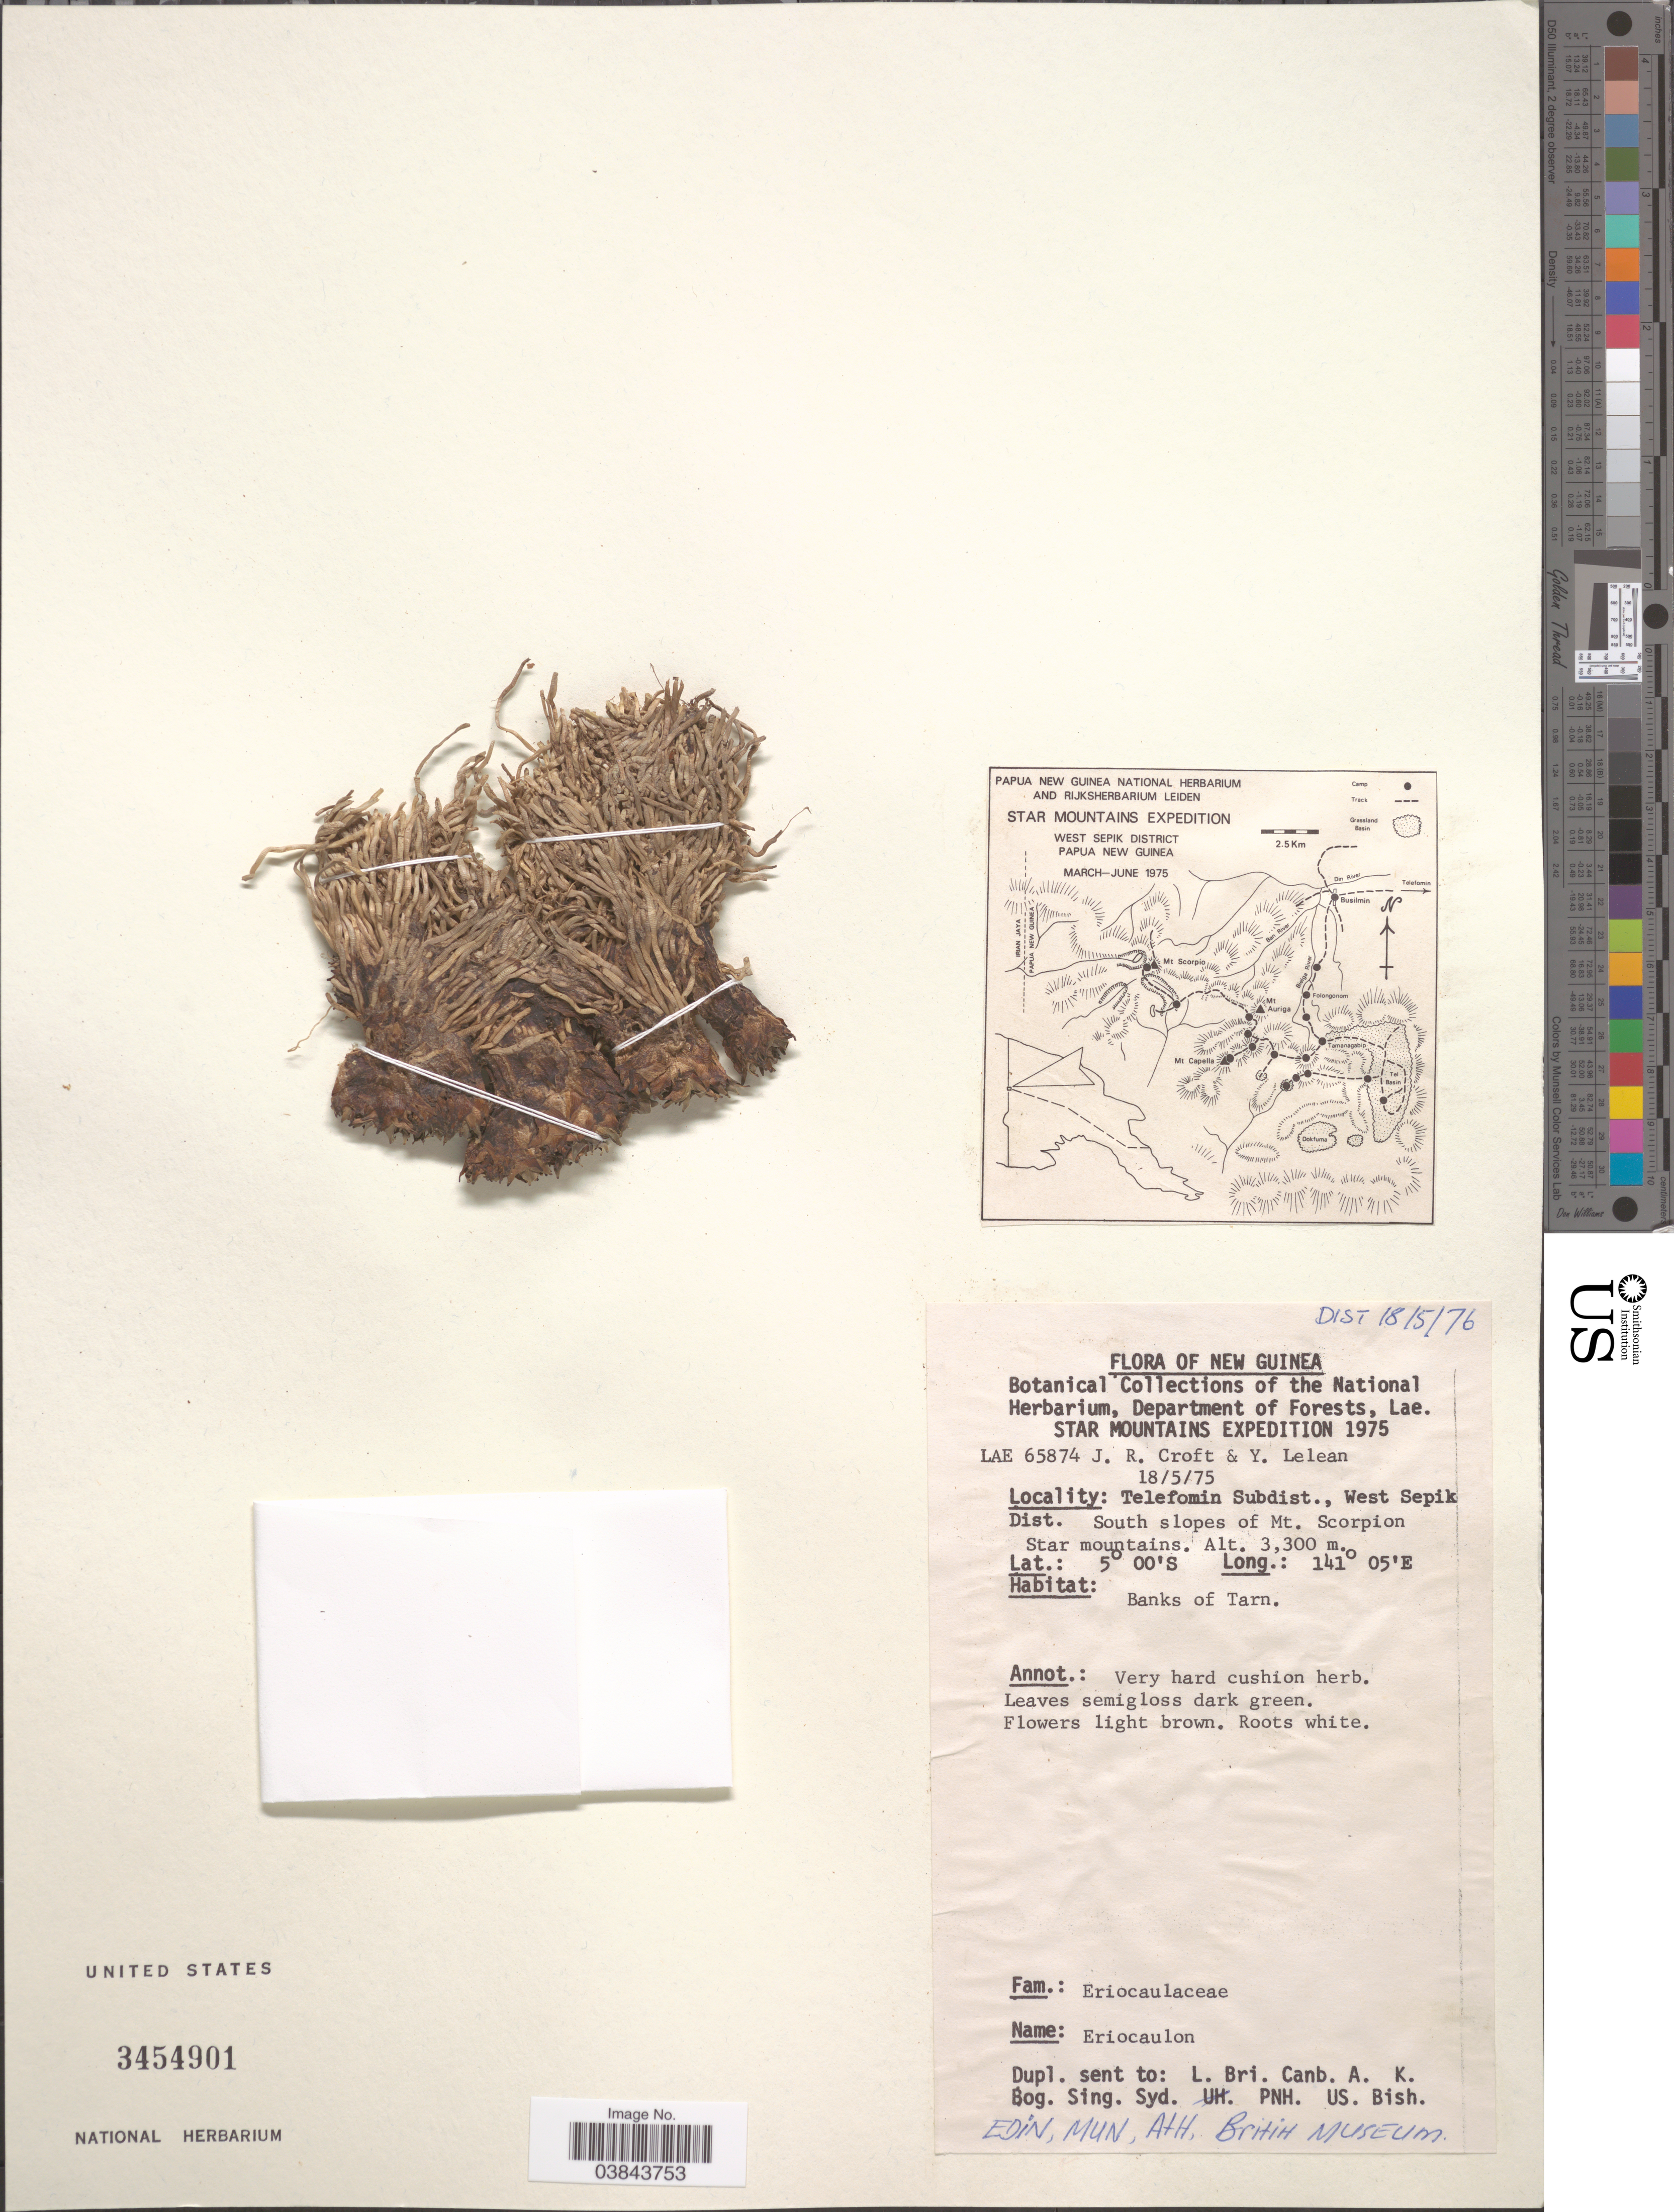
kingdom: Plantae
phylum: Tracheophyta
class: Liliopsida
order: Poales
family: Eriocaulaceae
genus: Eriocaulon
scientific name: Eriocaulon sp.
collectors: J. R. Croft & Y. Lelean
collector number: LAE65874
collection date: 1975-05-18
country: Papua New Guinea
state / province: Sandaun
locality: New Guinea. Star Mountains. Telefomin Subdist., West Sepik Dist. South slopes of Mt. Scorpion. Star mountains.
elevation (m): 3300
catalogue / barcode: US 3454901